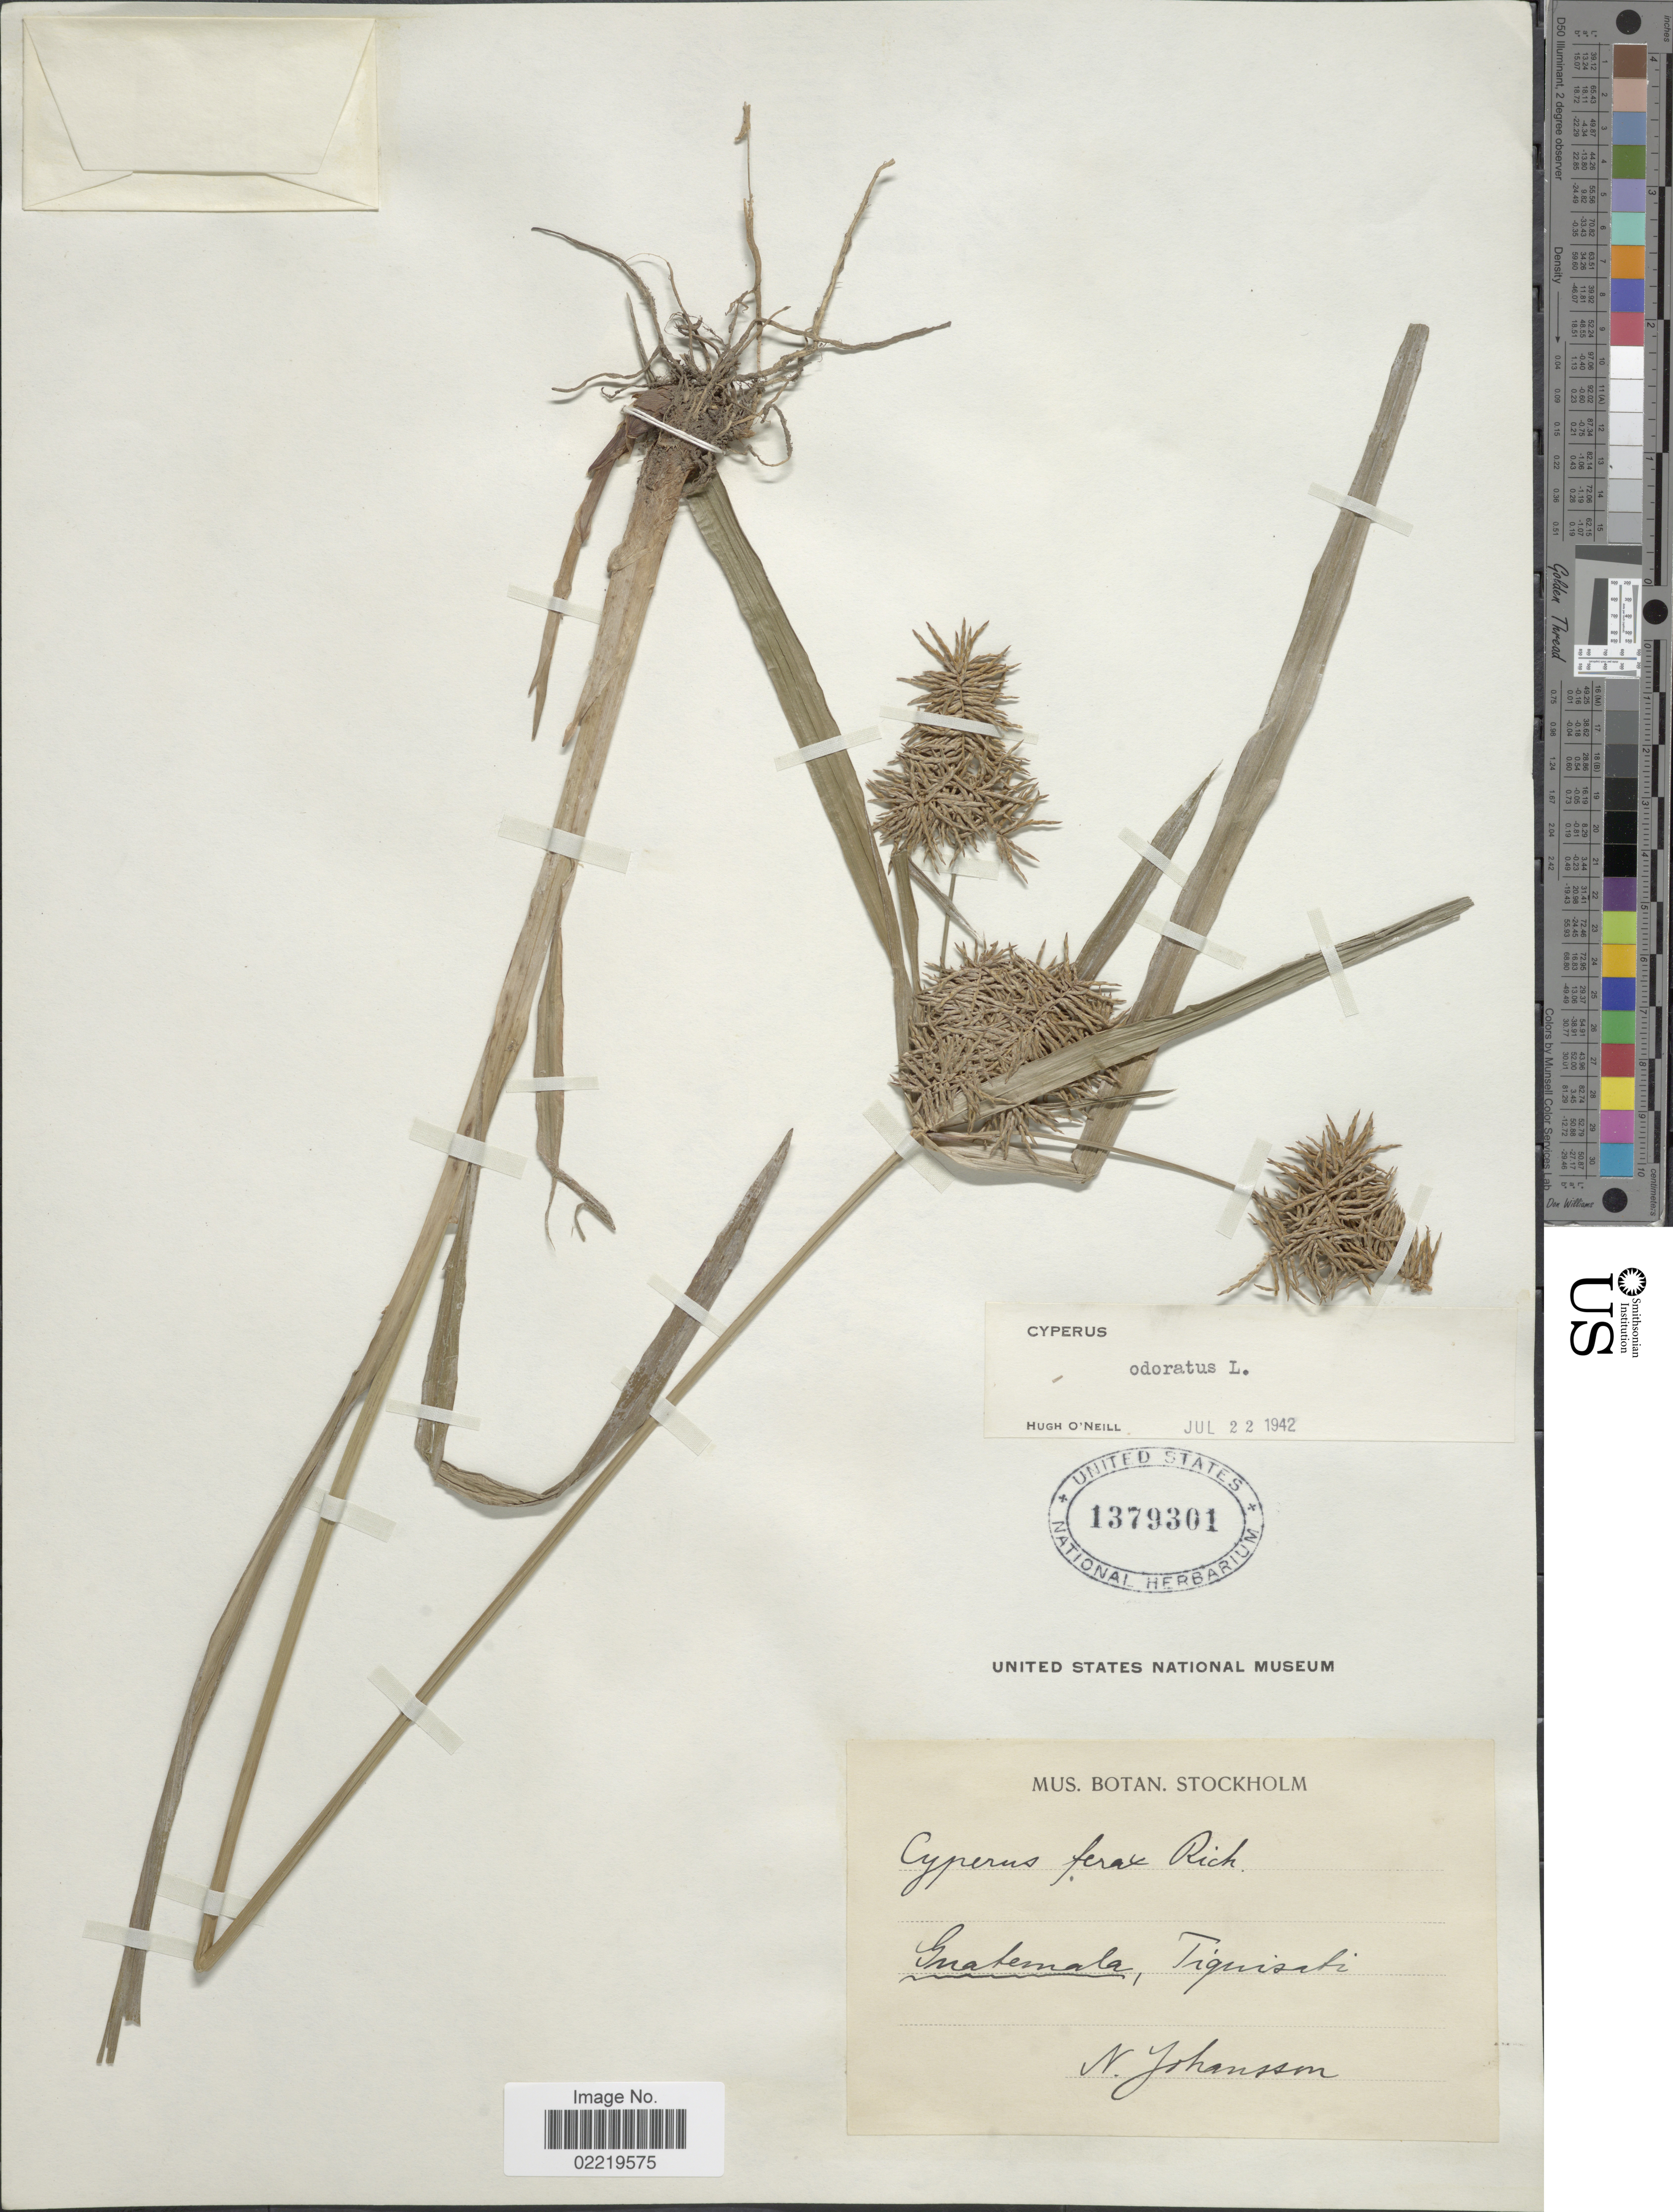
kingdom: Plantae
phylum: Tracheophyta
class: Liliopsida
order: Poales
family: Cyperaceae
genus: Cyperus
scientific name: Cyperus odoratus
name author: L.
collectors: N. Johansson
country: Guatemala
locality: Tiquisati [Tiquisate]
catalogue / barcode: US 1379301